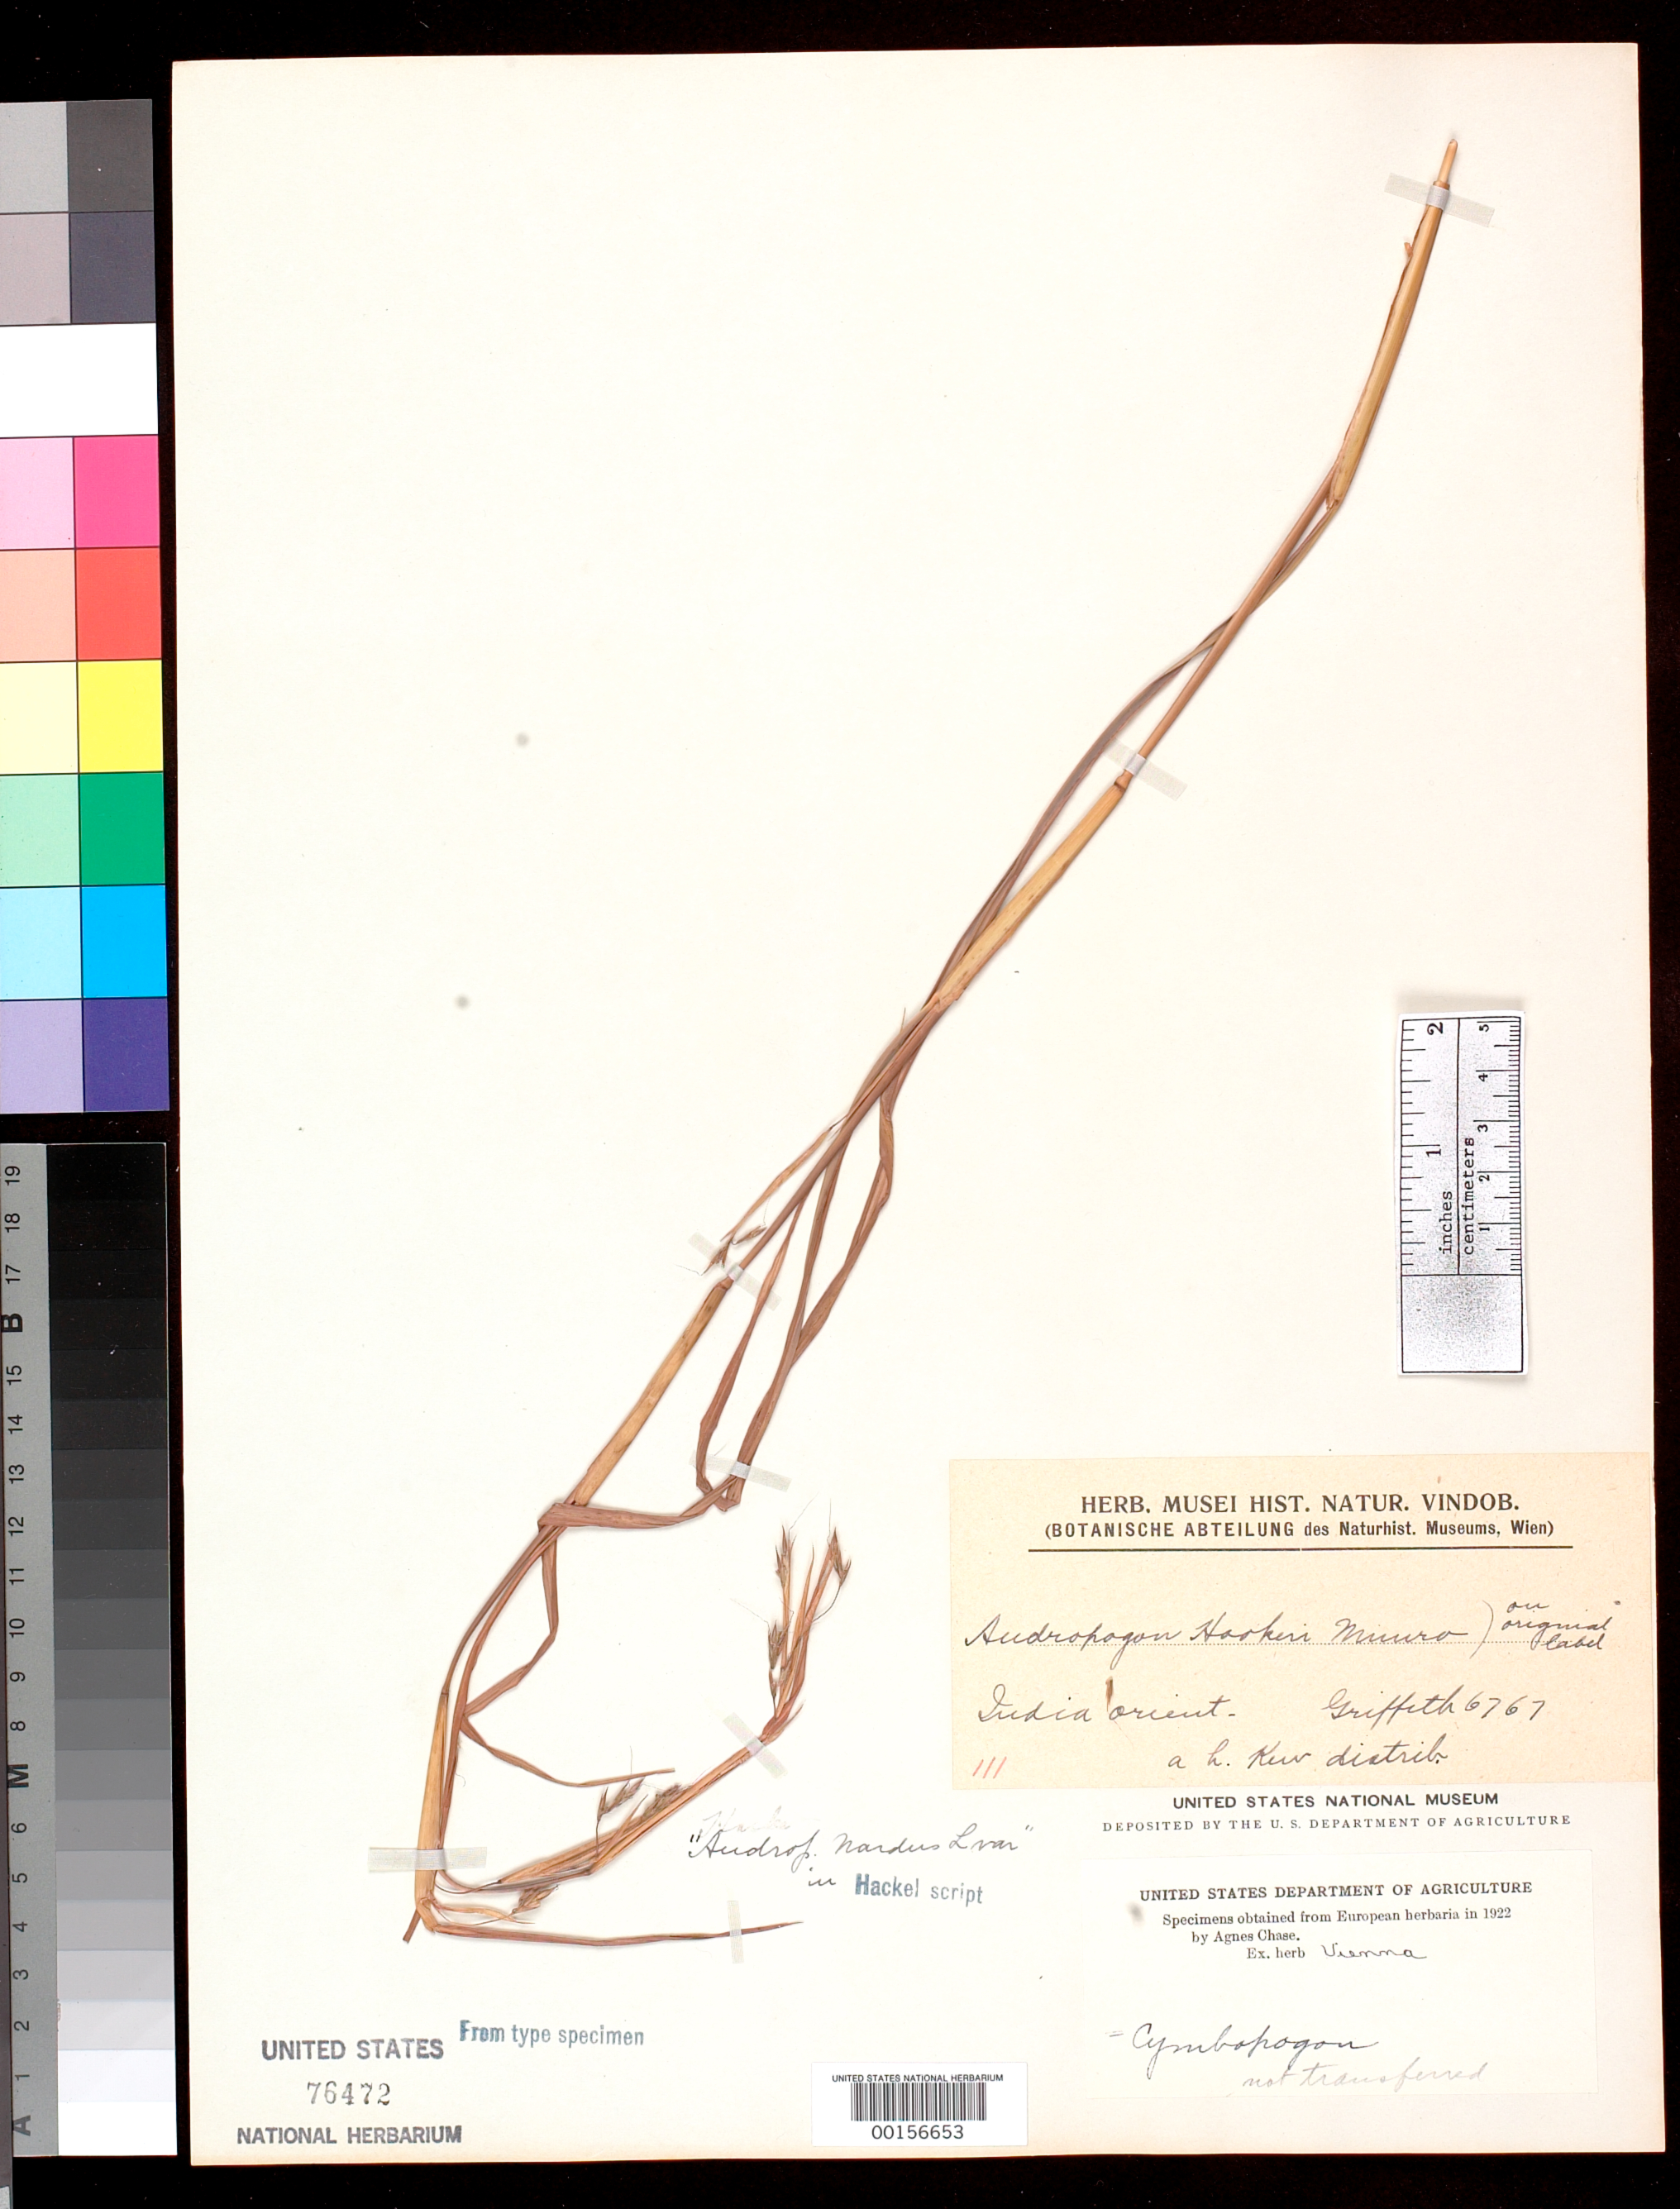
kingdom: Plantae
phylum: Tracheophyta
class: Liliopsida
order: Poales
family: Poaceae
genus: Andropogon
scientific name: Andropogon hookeri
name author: Munro ex Hack. in A. DC.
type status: Isotype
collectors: W. Griffith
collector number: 6767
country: Bhutan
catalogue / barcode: US 76472